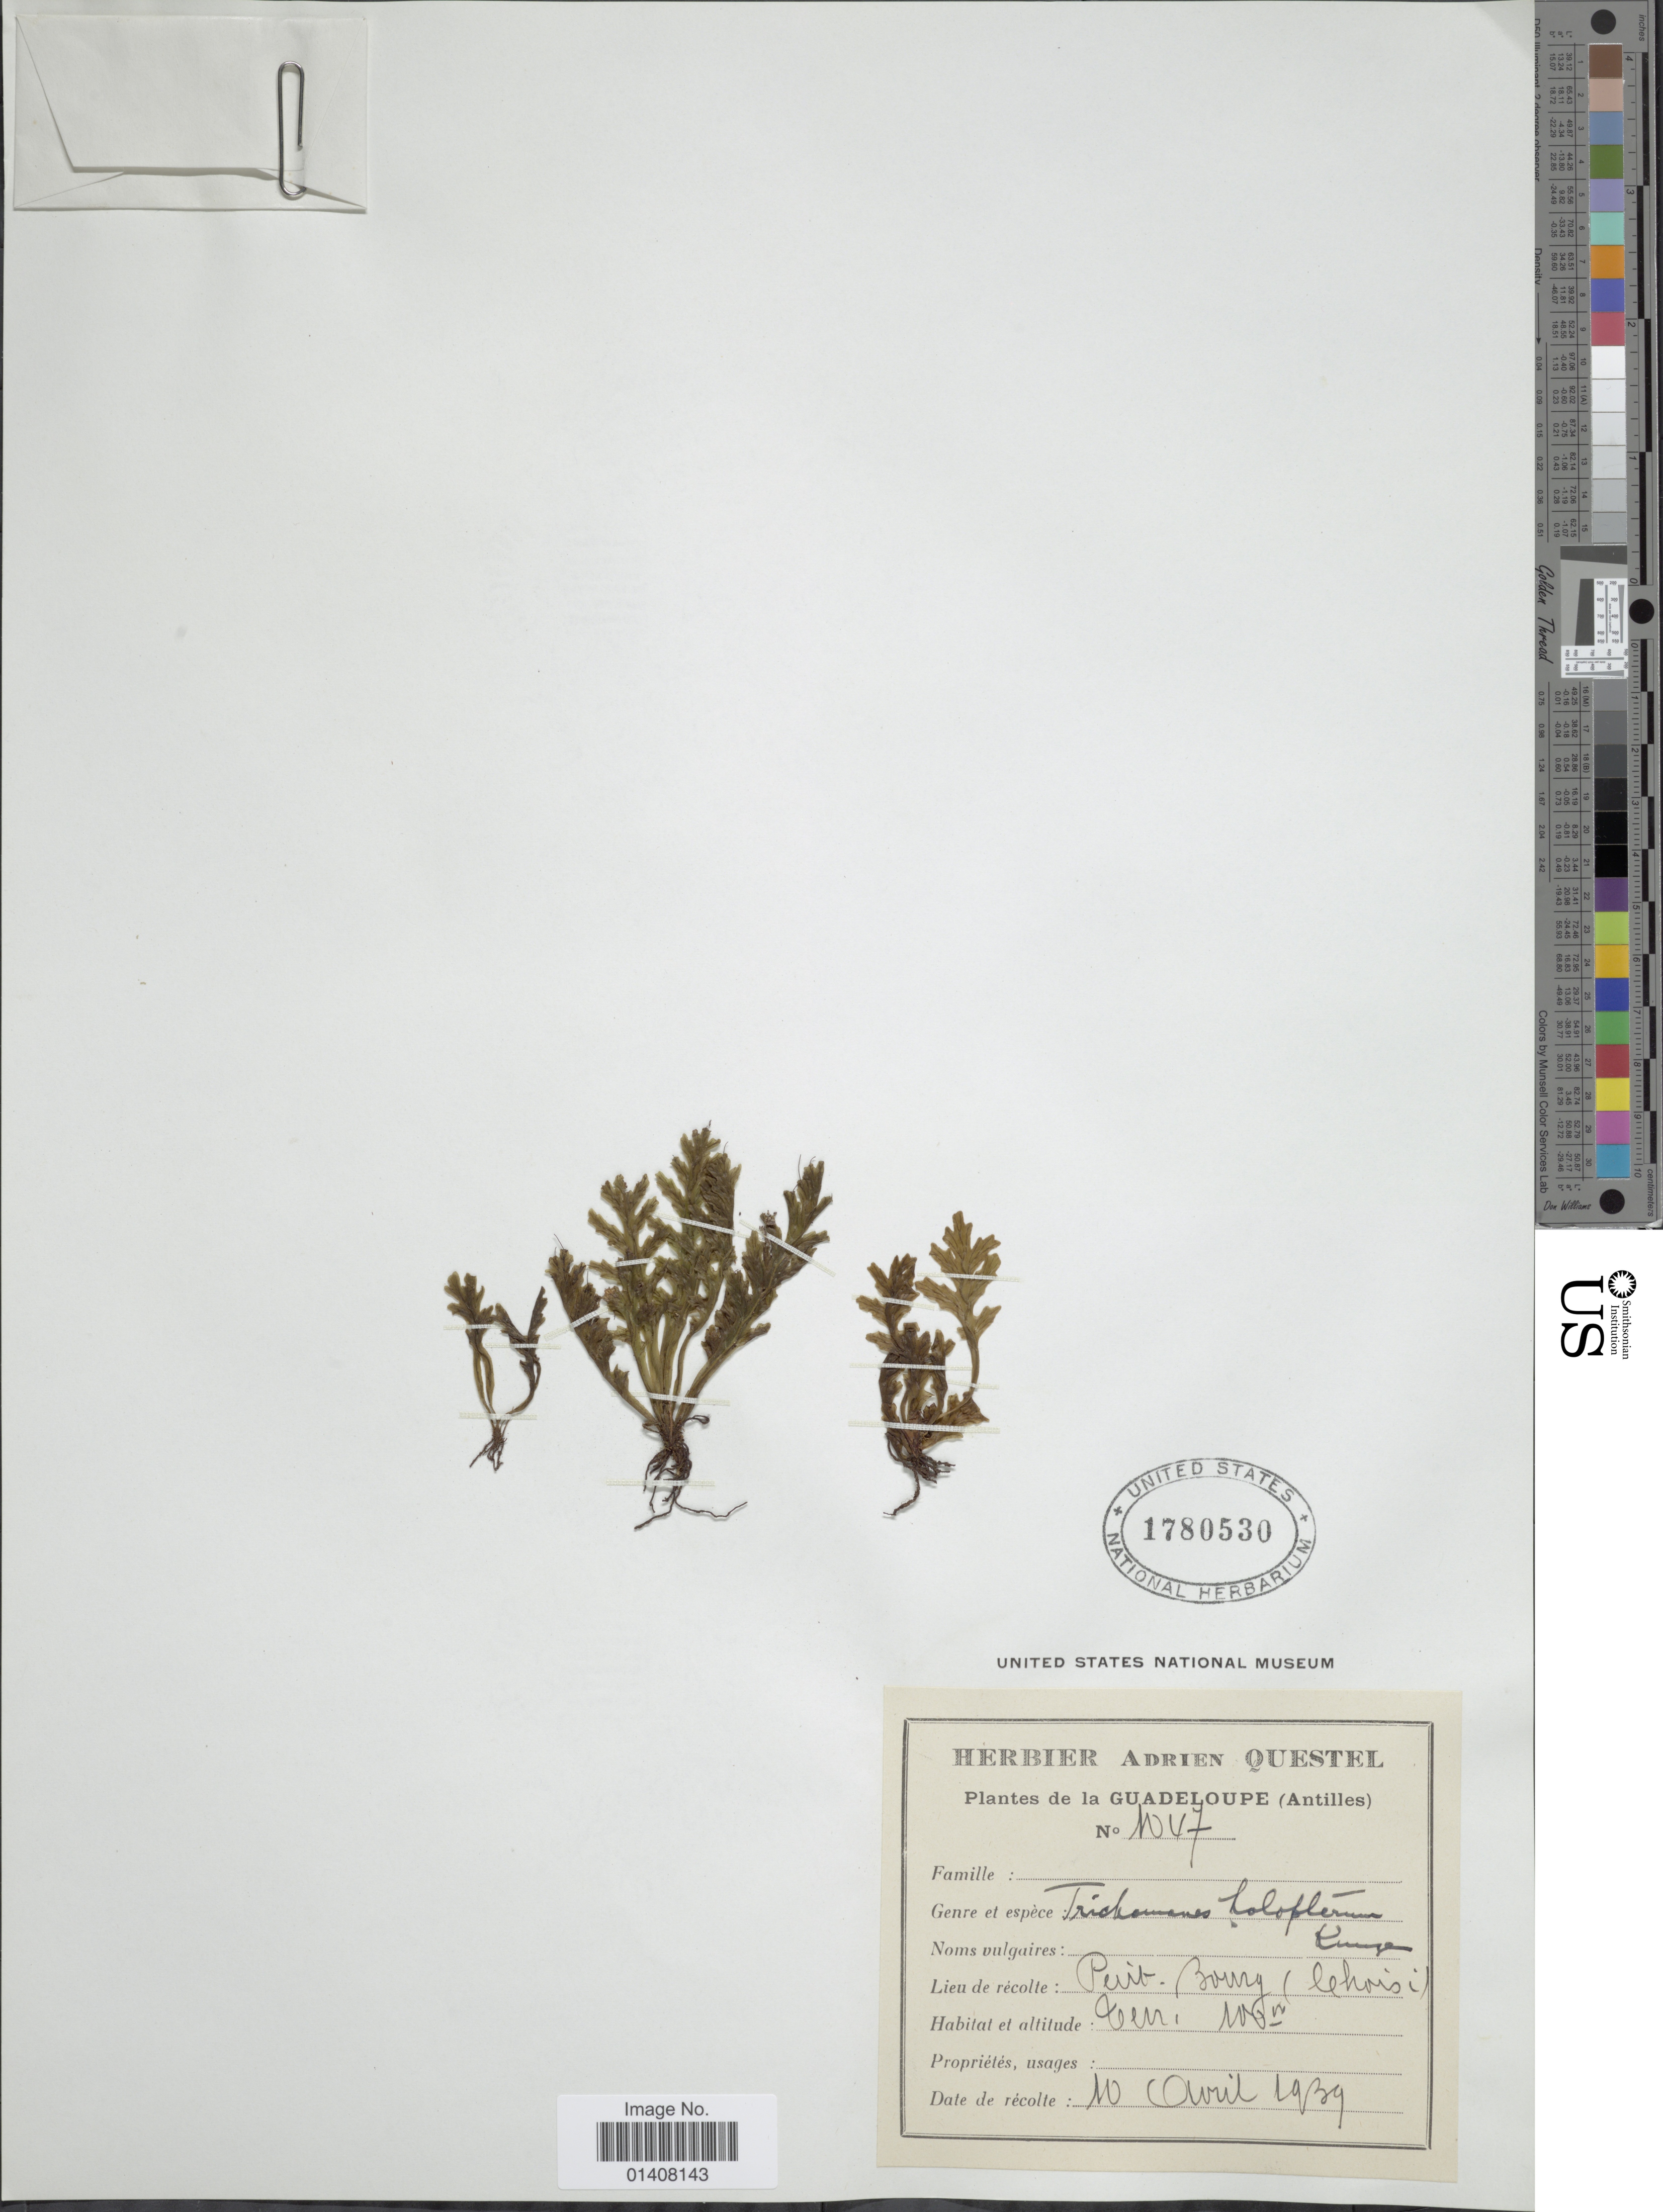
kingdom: Plantae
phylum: Tracheophyta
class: Polypodiopsida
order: Hymenophyllales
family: Hymenophyllaceae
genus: Trichomanes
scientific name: Trichomanes holopterum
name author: Kunze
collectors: A. Questel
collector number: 1047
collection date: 1939-04-10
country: Guadeloupe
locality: Guadeloupe (Antilles), Perit-Bourg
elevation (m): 100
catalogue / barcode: US 1780530